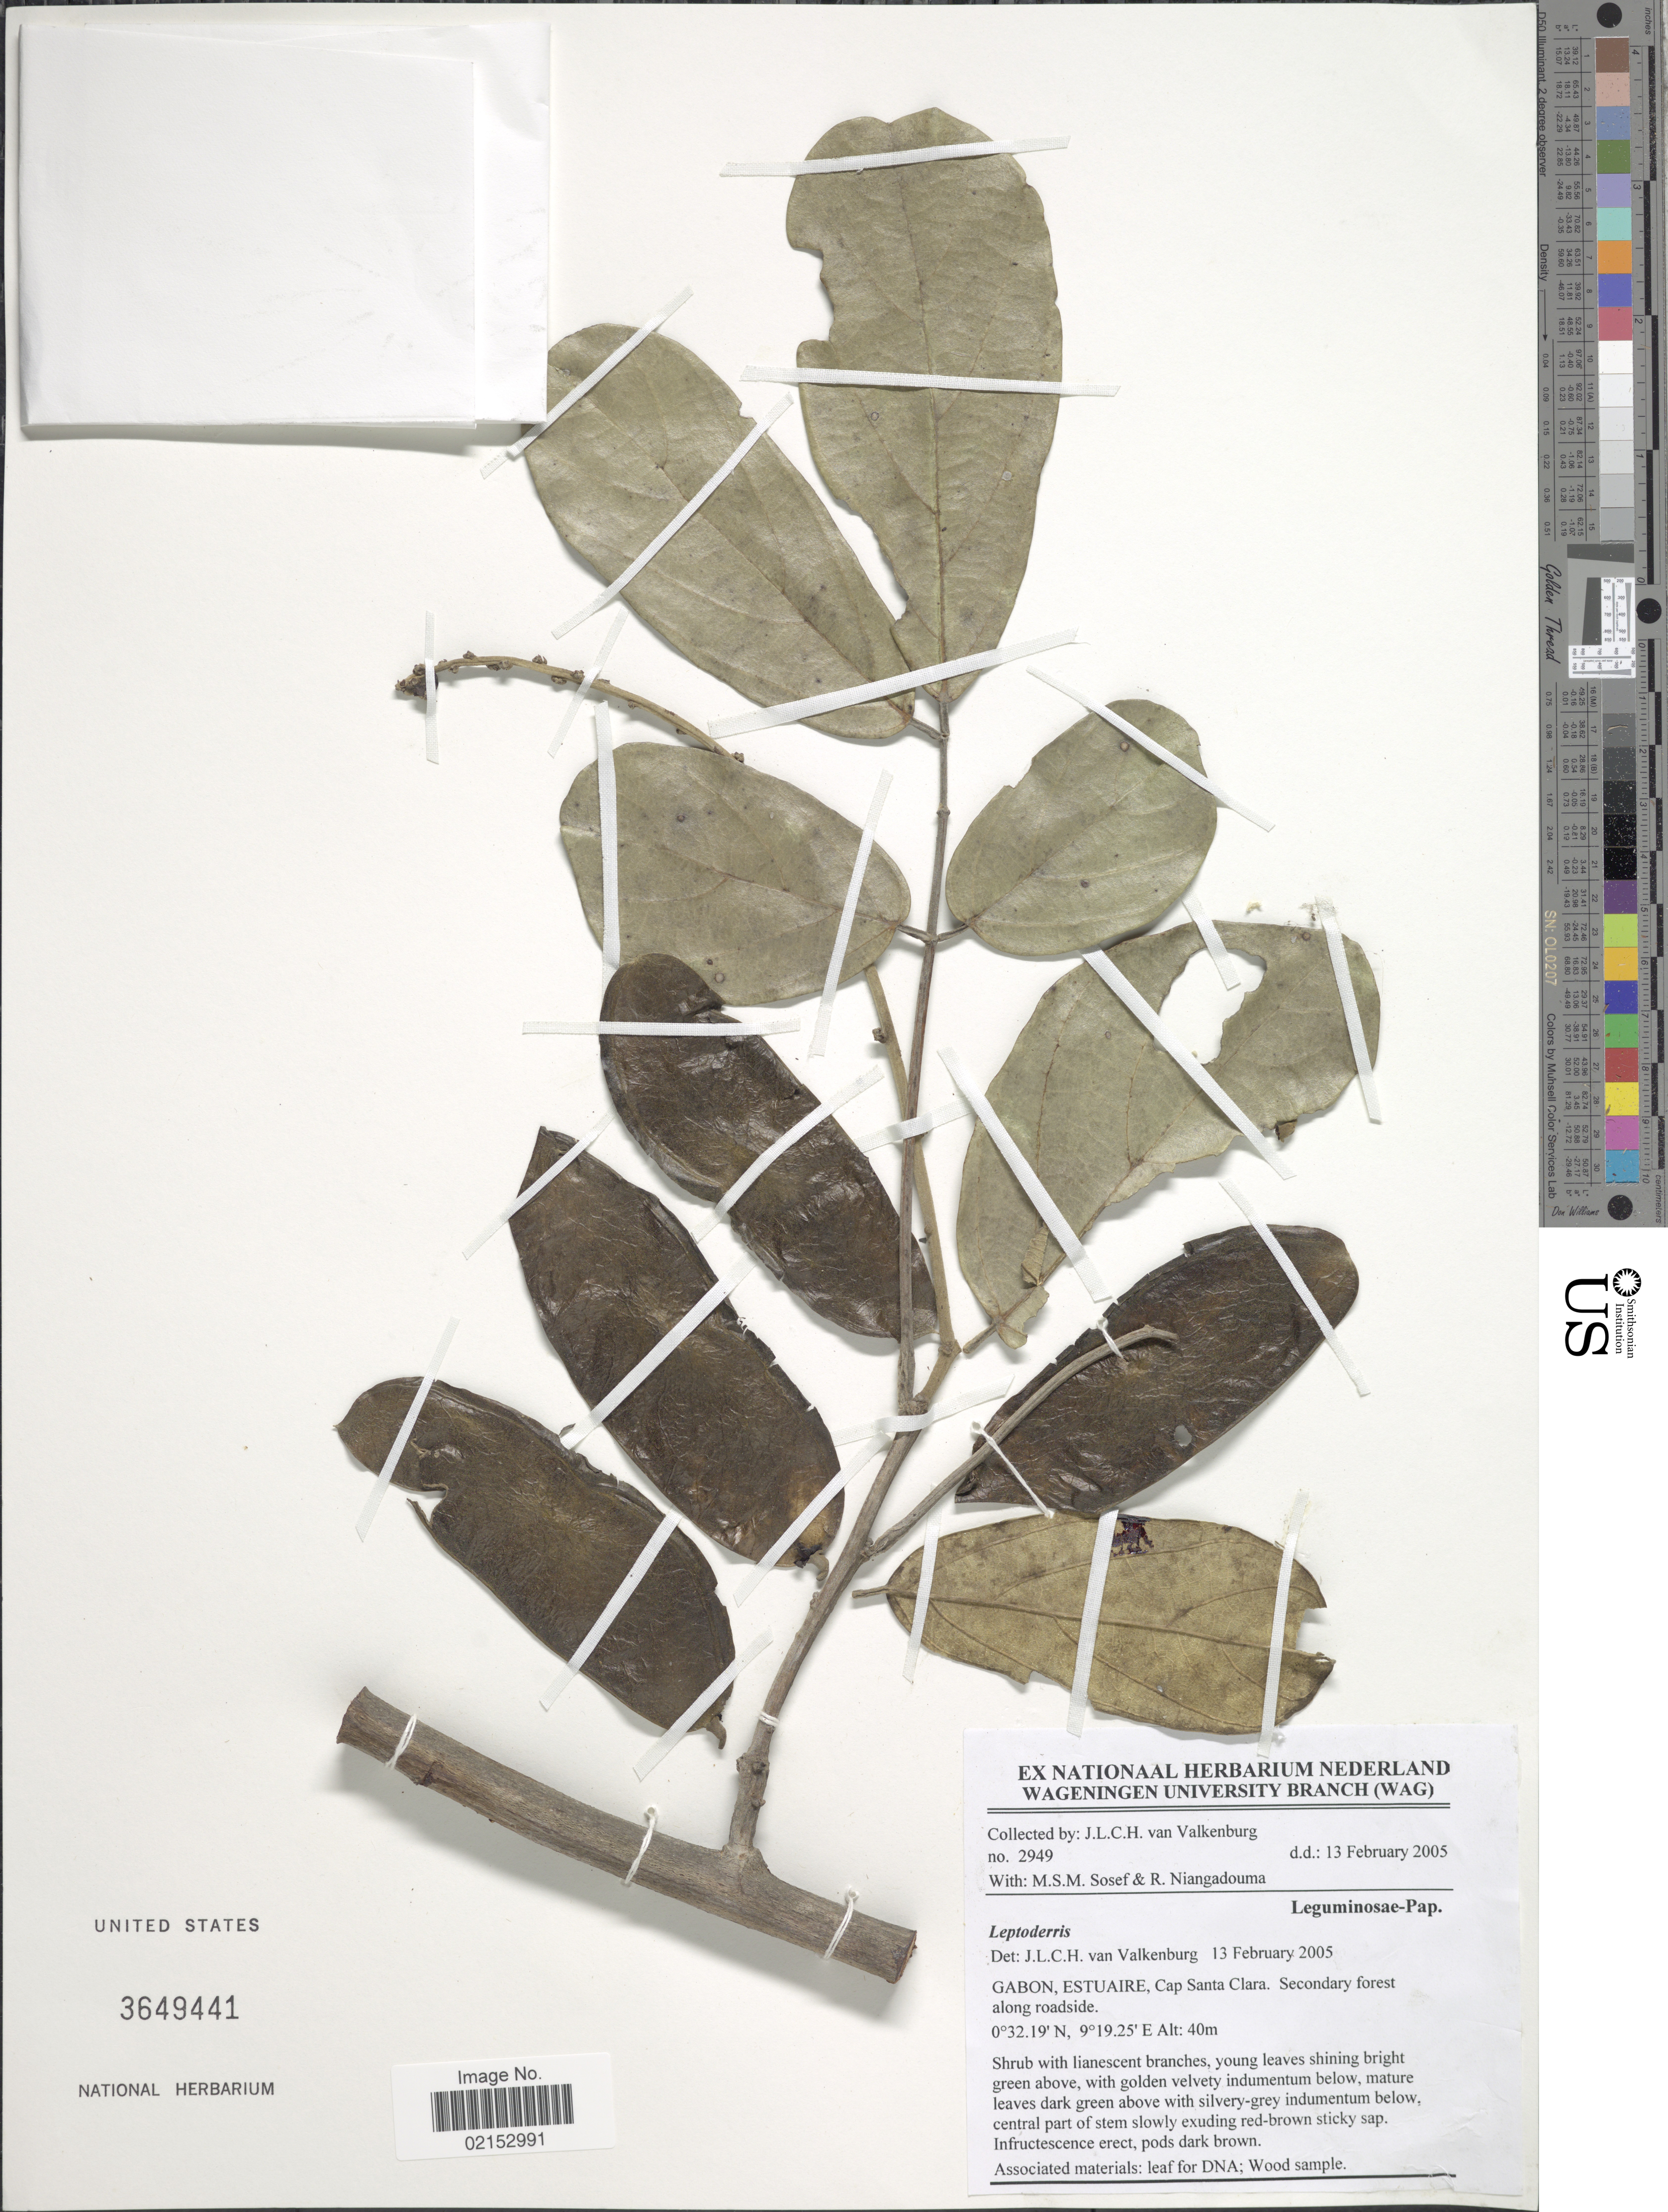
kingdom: Plantae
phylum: Tracheophyta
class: Magnoliopsida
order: Fabales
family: Fabaceae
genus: Leptoderris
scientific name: Leptoderris sp.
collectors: J. van Valkenburg, M. Sosef & R. Niangadouma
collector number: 2949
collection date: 2005-02-13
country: Gabon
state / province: Estuaire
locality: Cap Santa Clara. Secondary forest along roadside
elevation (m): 40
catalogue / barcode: US 3649441